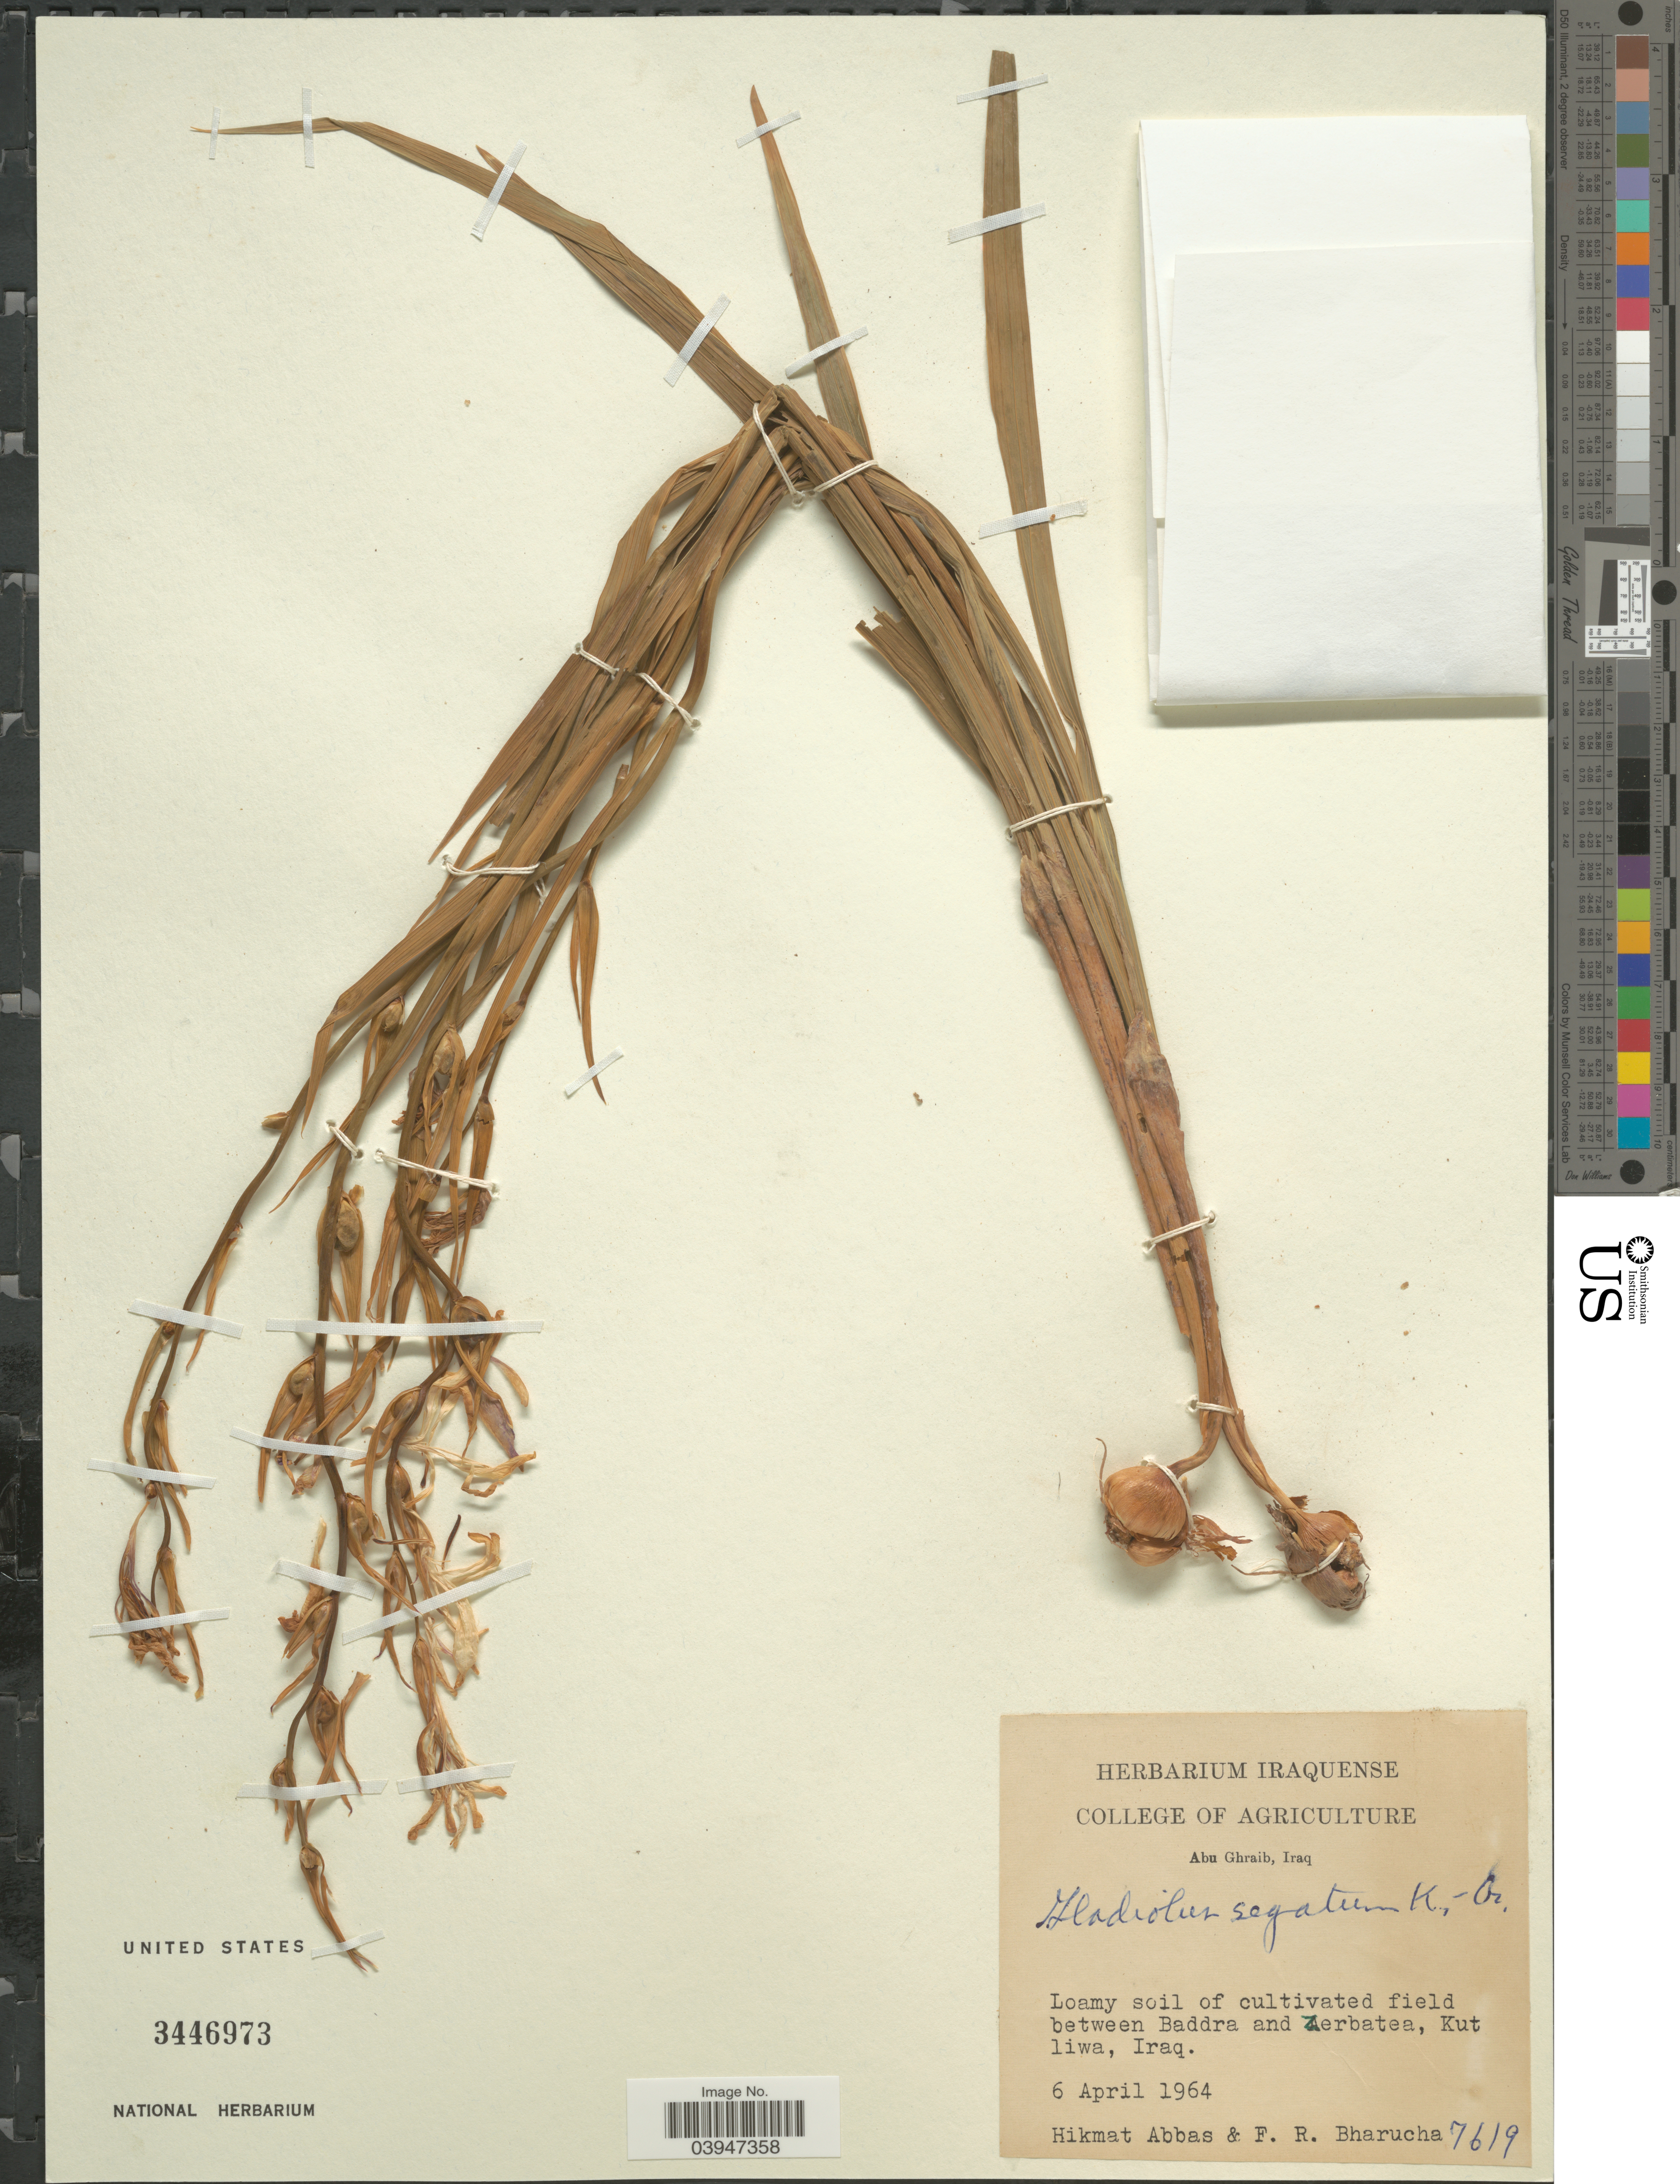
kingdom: Plantae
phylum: Tracheophyta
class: Liliopsida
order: Asparagales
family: Iridaceae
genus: Gladiolus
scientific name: Gladiolus italicus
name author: Mill.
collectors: H. Abbas & F. Bharucha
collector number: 7619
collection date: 1964-04-06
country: Iraq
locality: Between Baddra and Zerbatea, Kut liwa.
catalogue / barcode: US 3446973